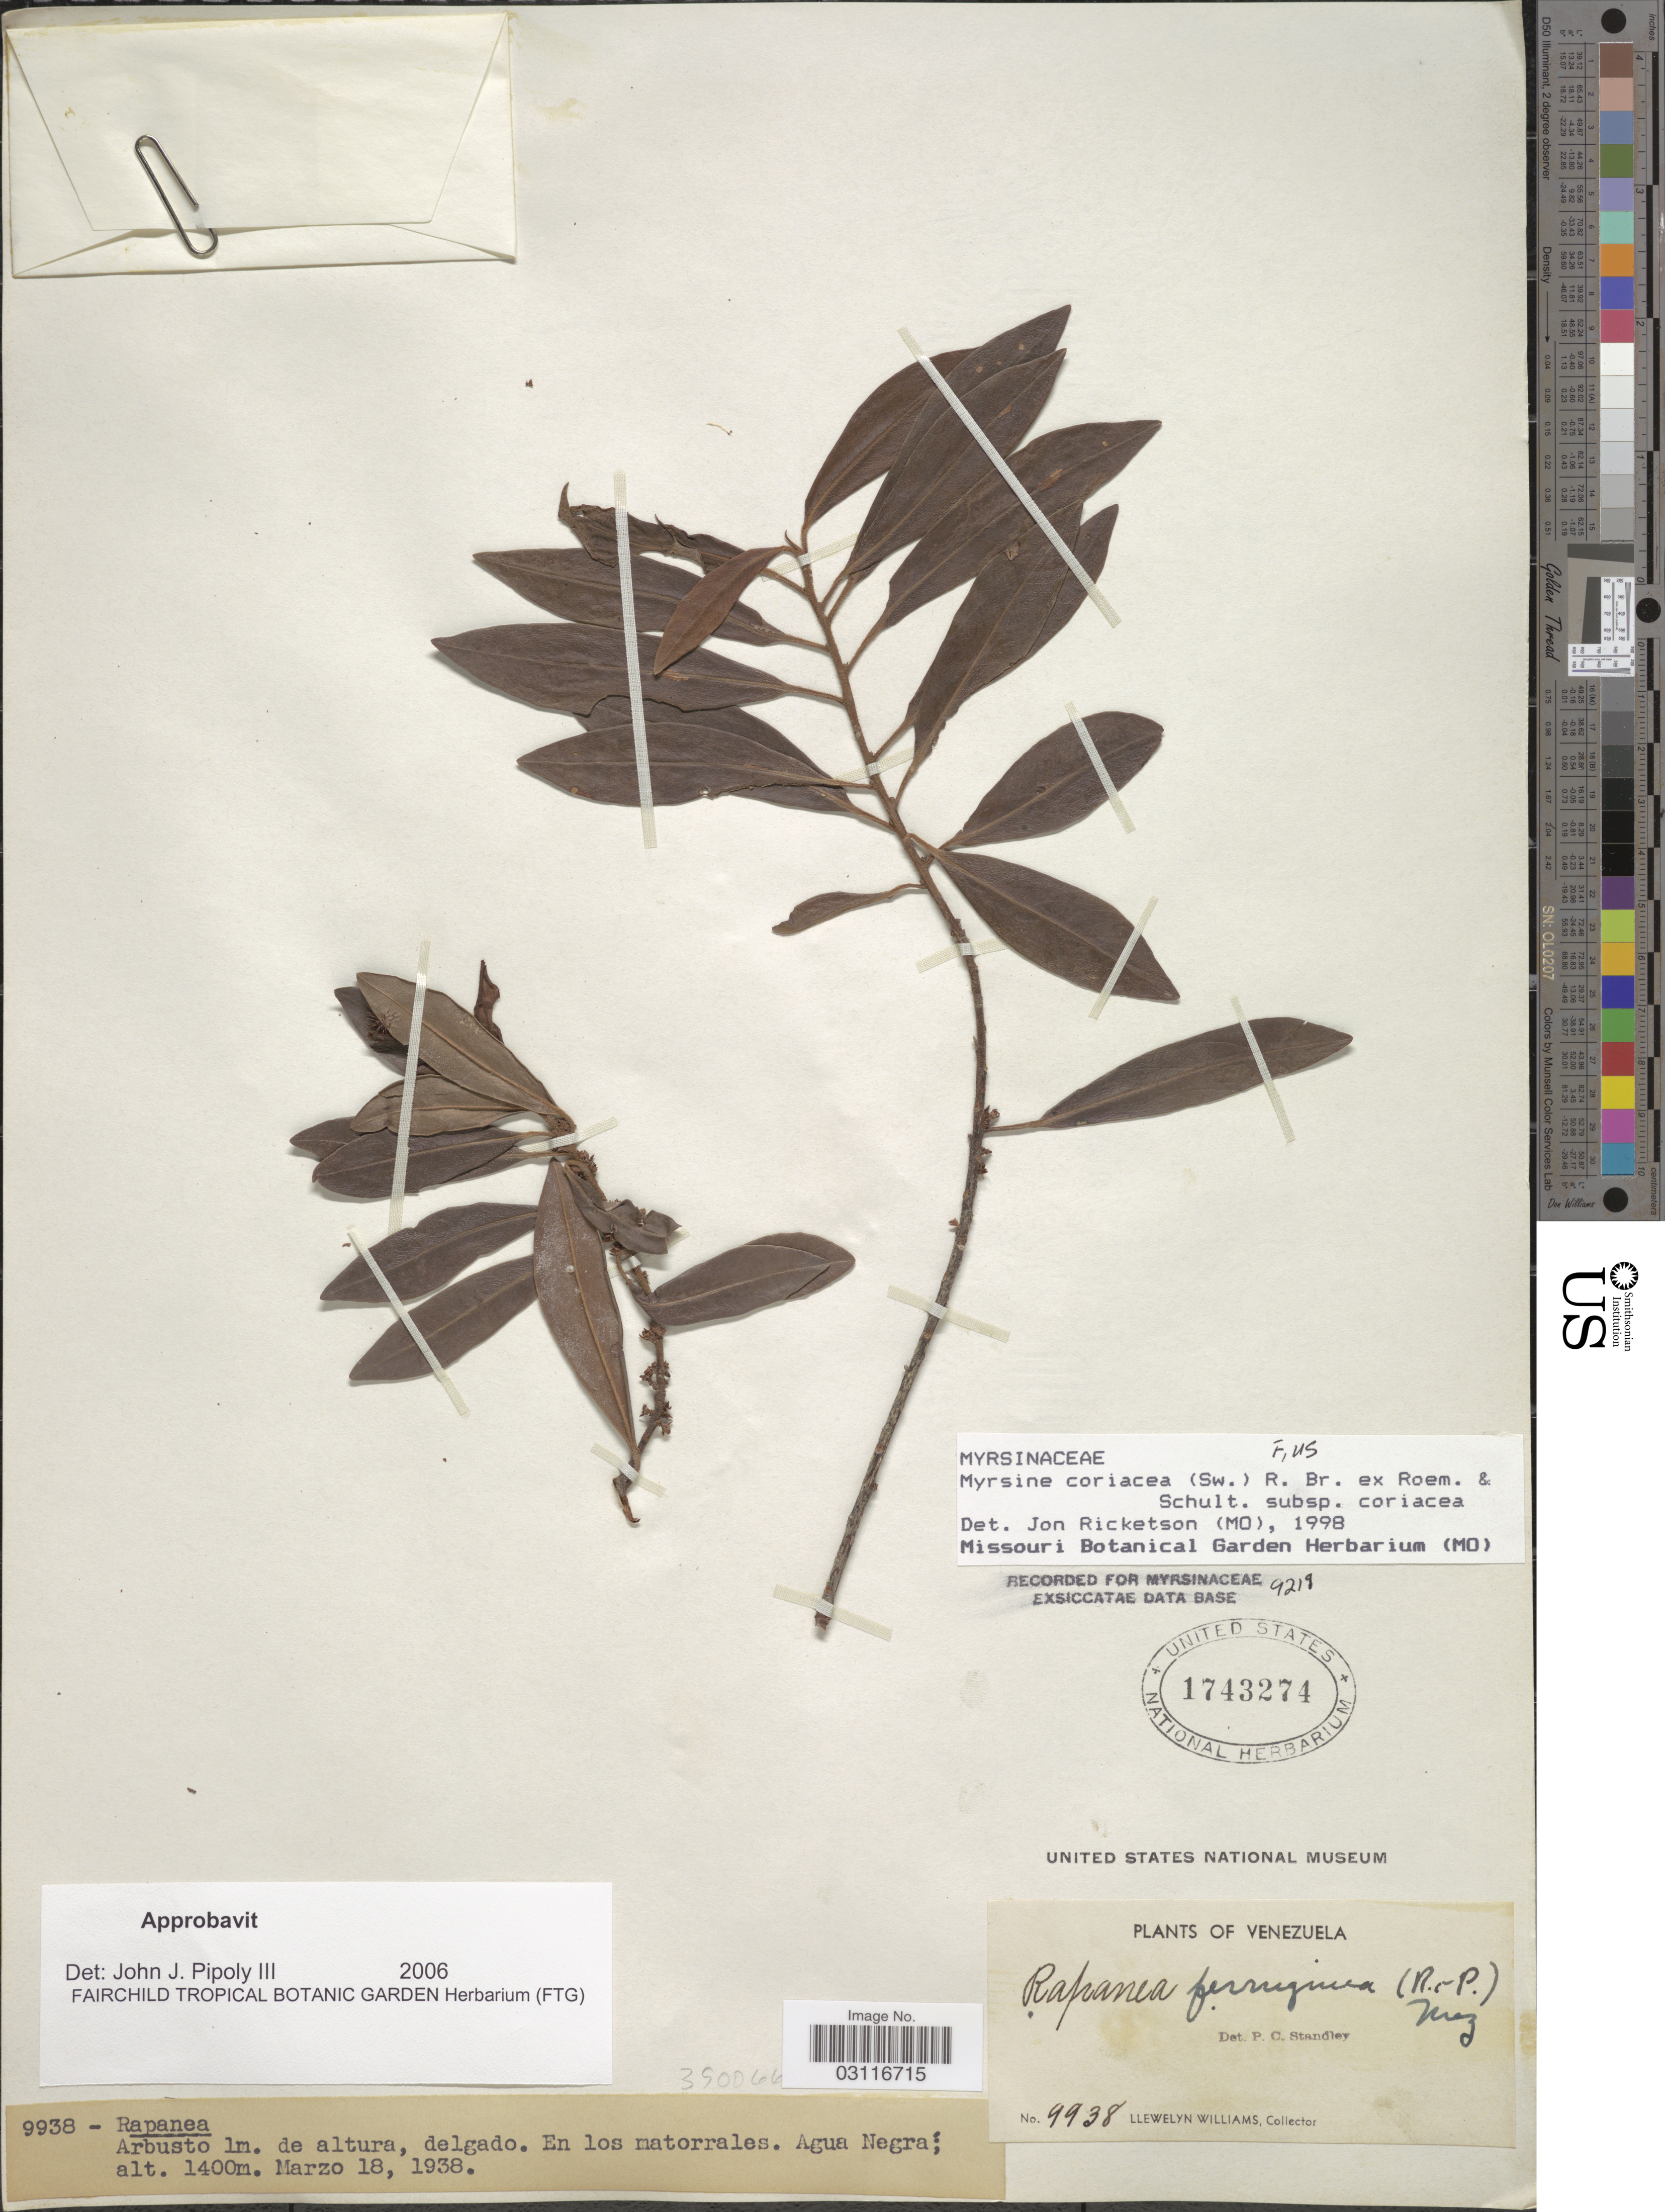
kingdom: Plantae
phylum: Tracheophyta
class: Magnoliopsida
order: Ericales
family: Primulaceae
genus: Myrsine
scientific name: Myrsine coriacea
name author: (Sw.) R. Br. ex Roem. & Schult.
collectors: Ll. Williams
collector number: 9938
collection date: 1938-03-18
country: Venezuela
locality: Agua Negra.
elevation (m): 1400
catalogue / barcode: US 1743274